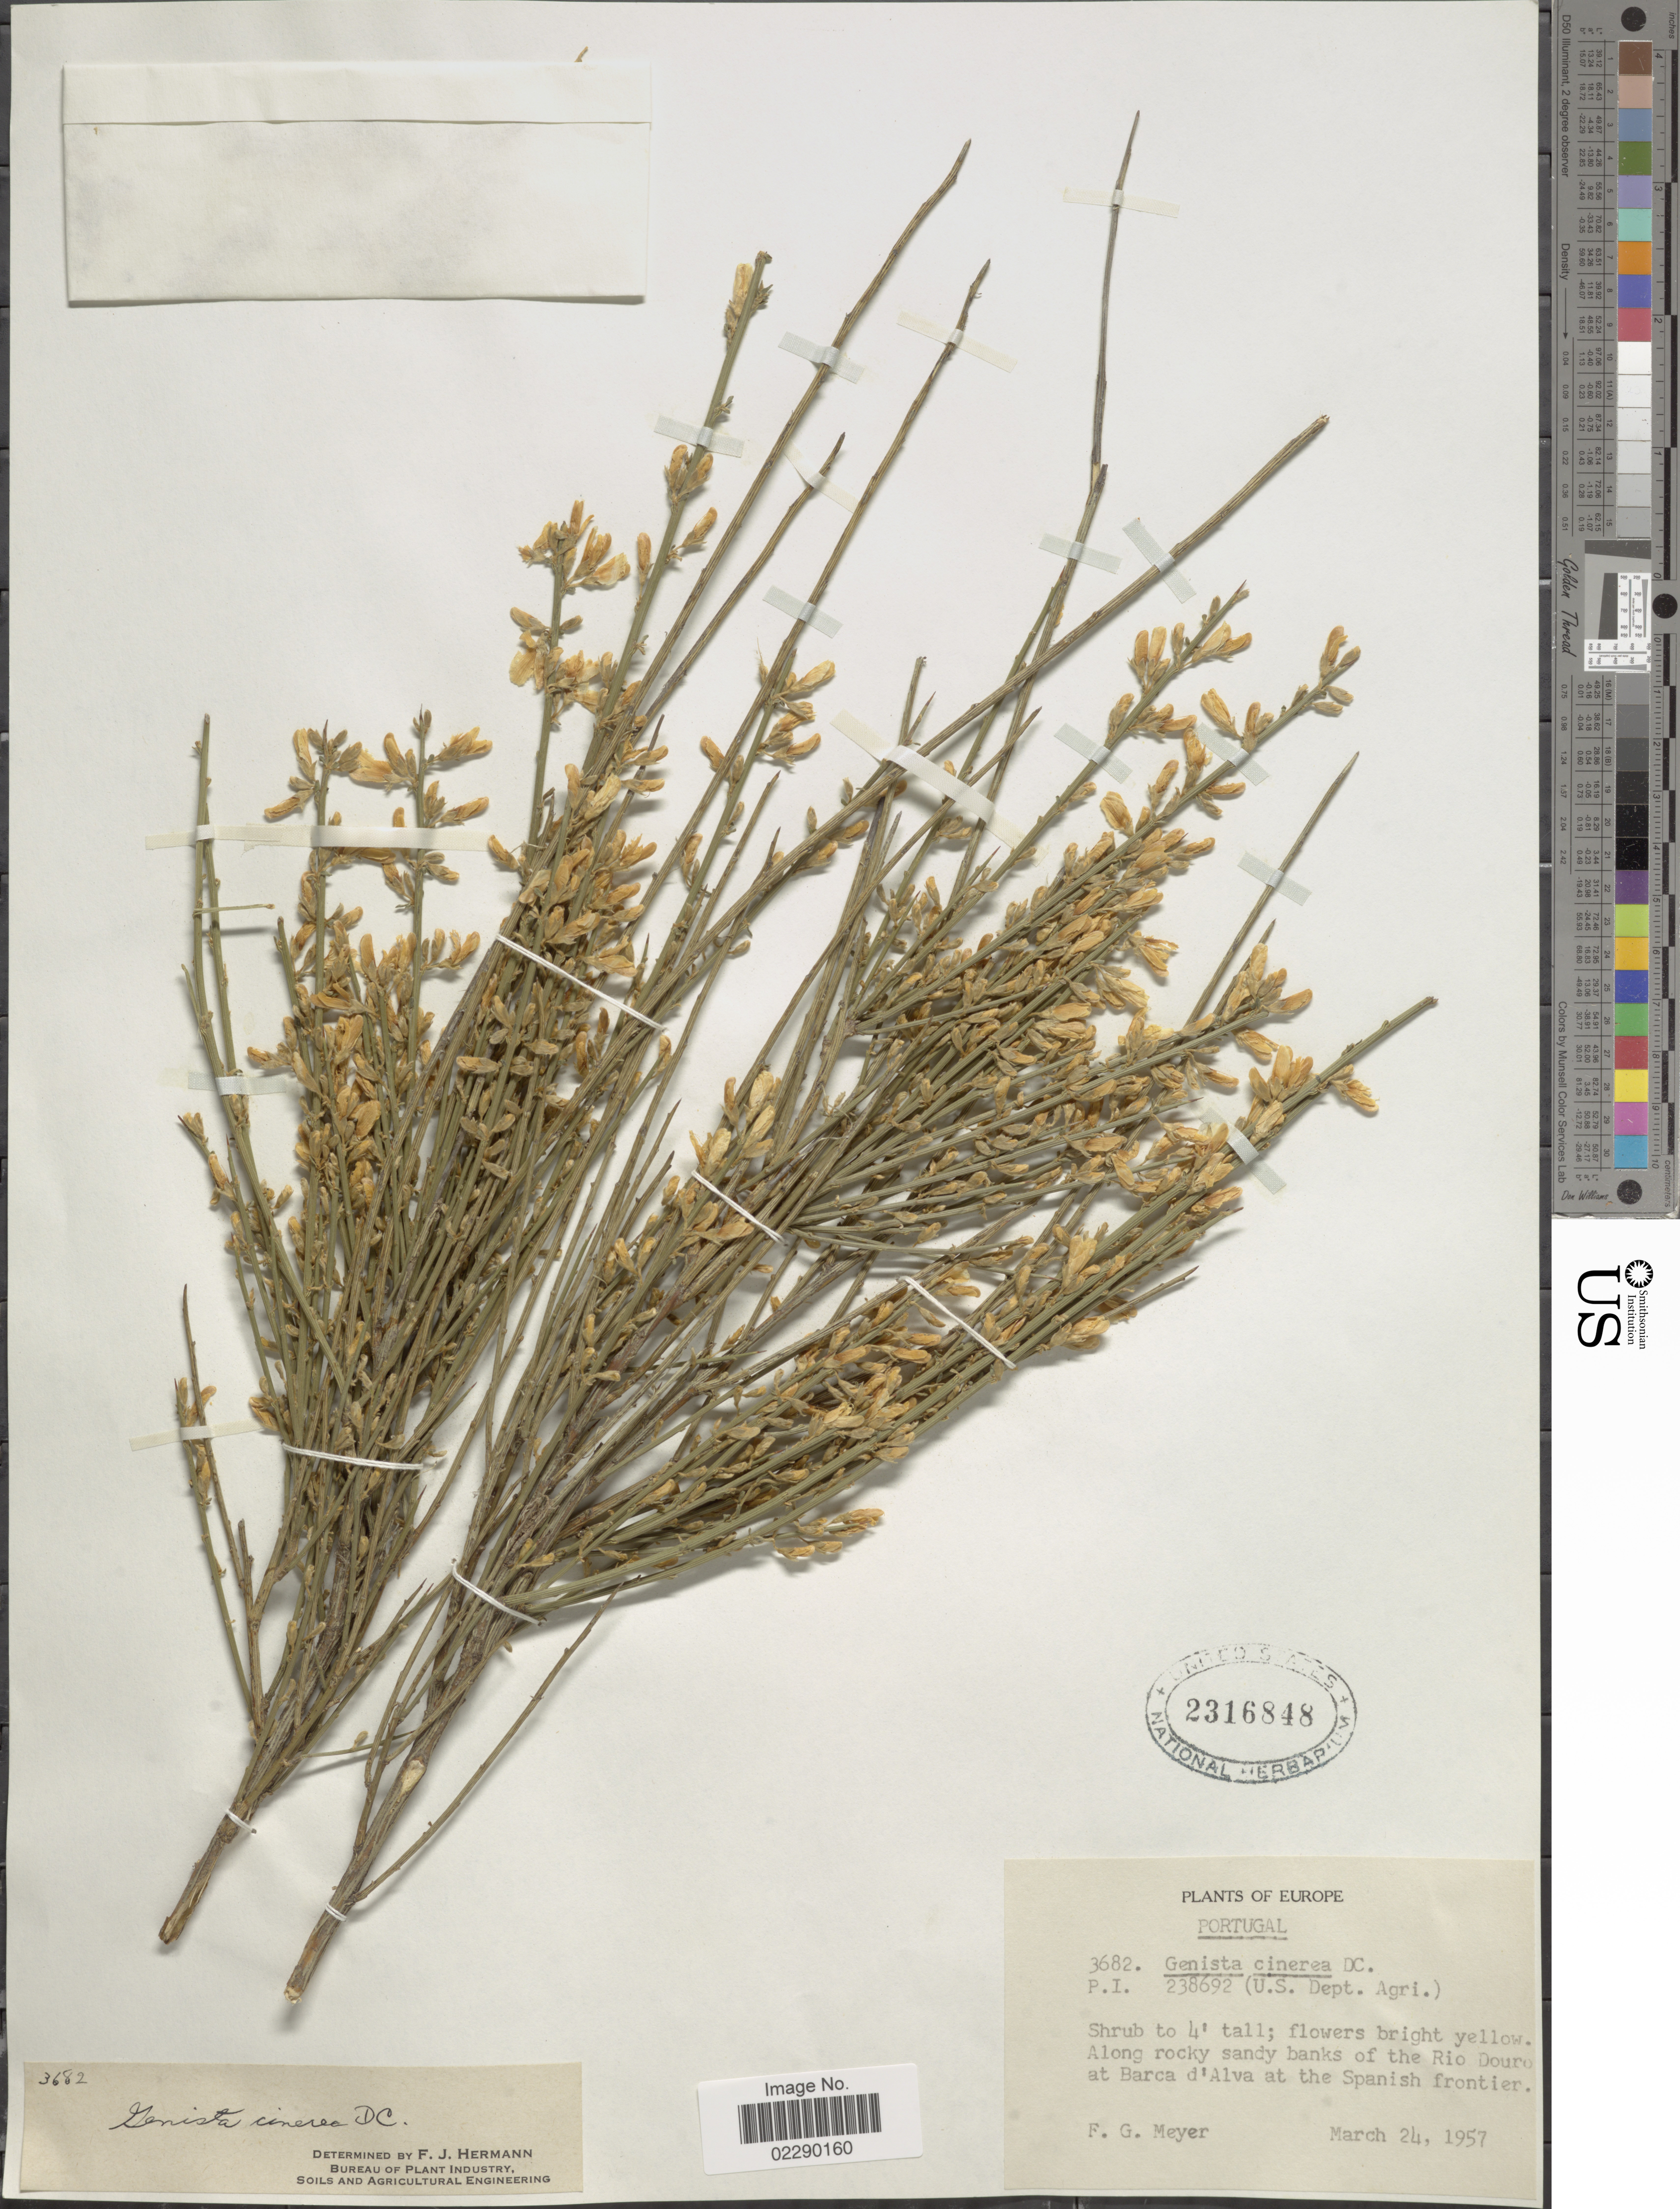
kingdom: Plantae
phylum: Tracheophyta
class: Magnoliopsida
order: Fabales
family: Fabaceae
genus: Genista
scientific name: Genista cinerea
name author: (Vill.) DC.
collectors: F. G. Meyer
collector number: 3682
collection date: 1957-03-24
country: Portugal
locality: Along rocky sandy banks of the Rio Douro at Barca d'Alva at the Spanish frontier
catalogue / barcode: US 2316848